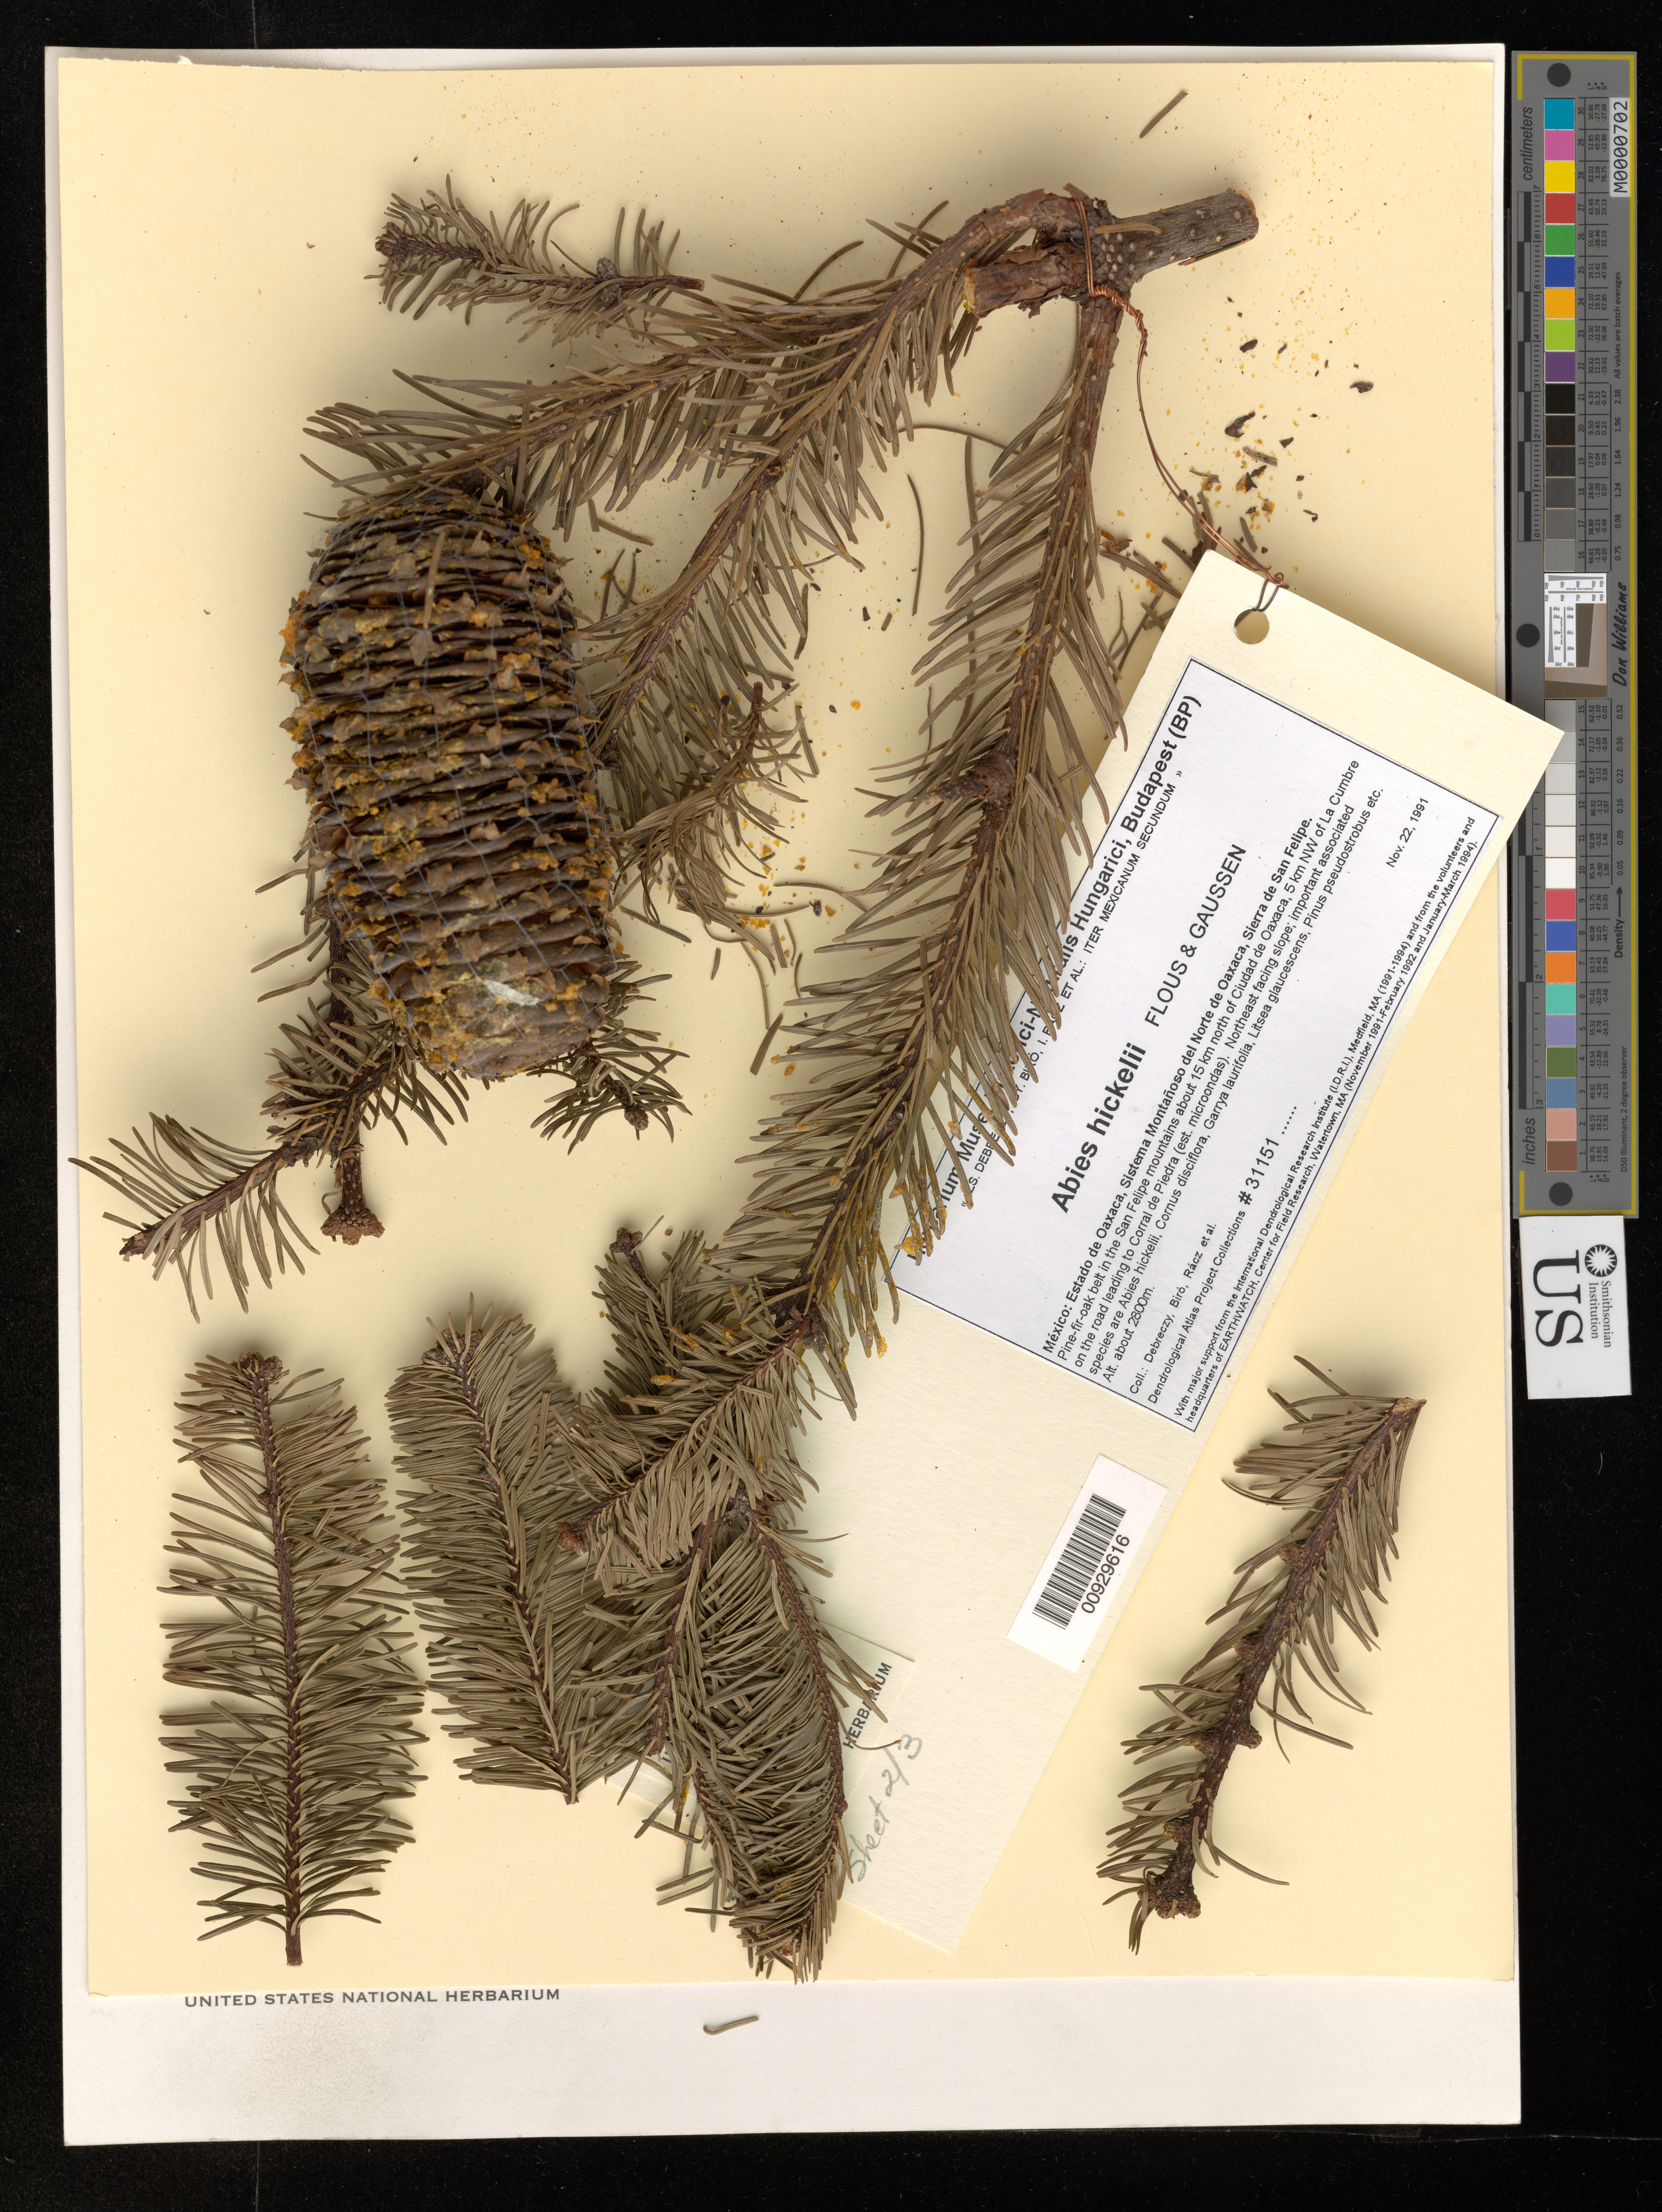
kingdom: Plantae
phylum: Tracheophyta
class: Pinopsida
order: Pinales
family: Pinaceae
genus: Abies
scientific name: Abies hickelii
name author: Flous & Gaussen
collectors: Z. Debreczy, G. Biro, I. Rácz & et al.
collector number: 31151 …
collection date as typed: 22 Nov 1991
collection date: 1991-11-22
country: Mexico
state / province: Oaxaca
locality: San Felipe mountains about 15 km north of Ciudad de Oaxaca, 5 km. NW of La Cumbre on the road leading to Corral de Piedra (est. microondas). Sistema Montañoso del Norte de Oaxaca, Sierra San Felipe.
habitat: Pine-fir-oak belt. Northeast facing slope; important associated species are Abies hickelii, Cornus disciflora, Garrya laurifolia, Litsea glaucescens, Pinus pseudostrobus, etc.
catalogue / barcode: US 3444196